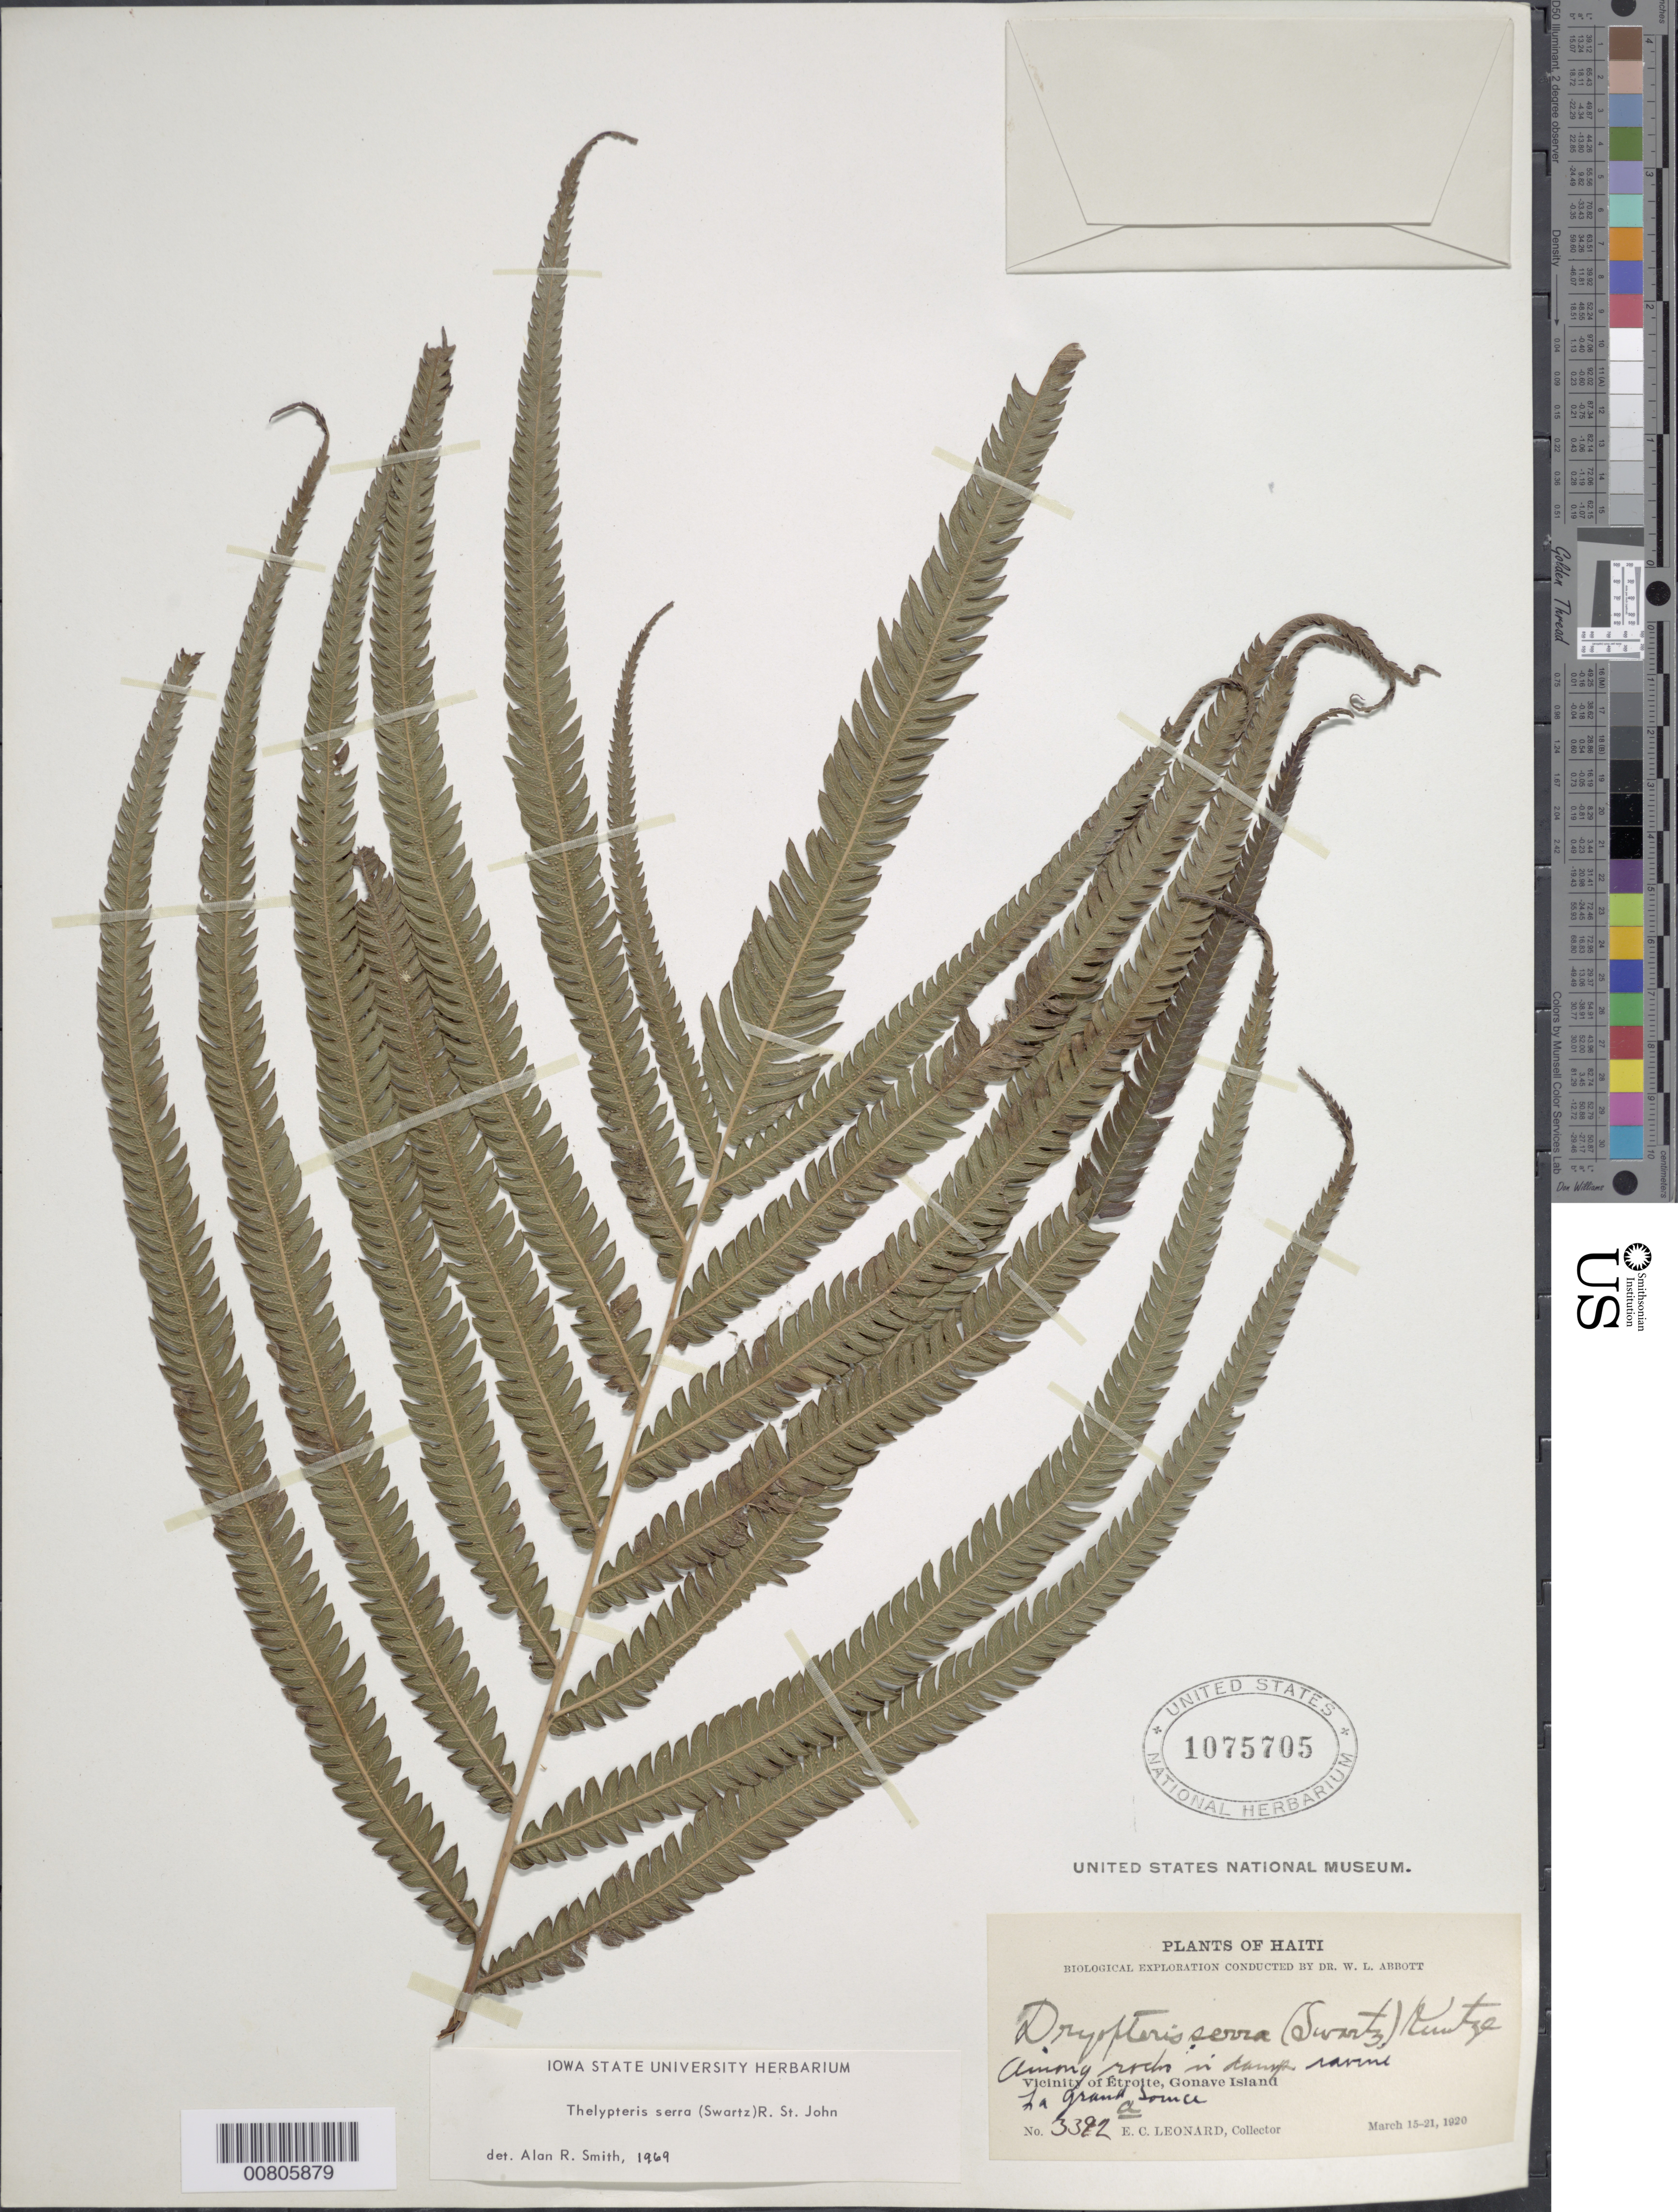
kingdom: Plantae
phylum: Tracheophyta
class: Polypodiopsida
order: Polypodiales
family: Thelypteridaceae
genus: Christella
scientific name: Christella serra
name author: (Sw.) Holttum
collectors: E. C. Leonard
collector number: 3392a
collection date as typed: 15 Mar 1920 to 21 Mar 1920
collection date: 1920-03-15/1920-03-21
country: Haiti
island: Hispaniola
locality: Gonave Island, vicinity Étroite, La Grand Source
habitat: Among rocks in damp ravine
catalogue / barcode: US 1075705